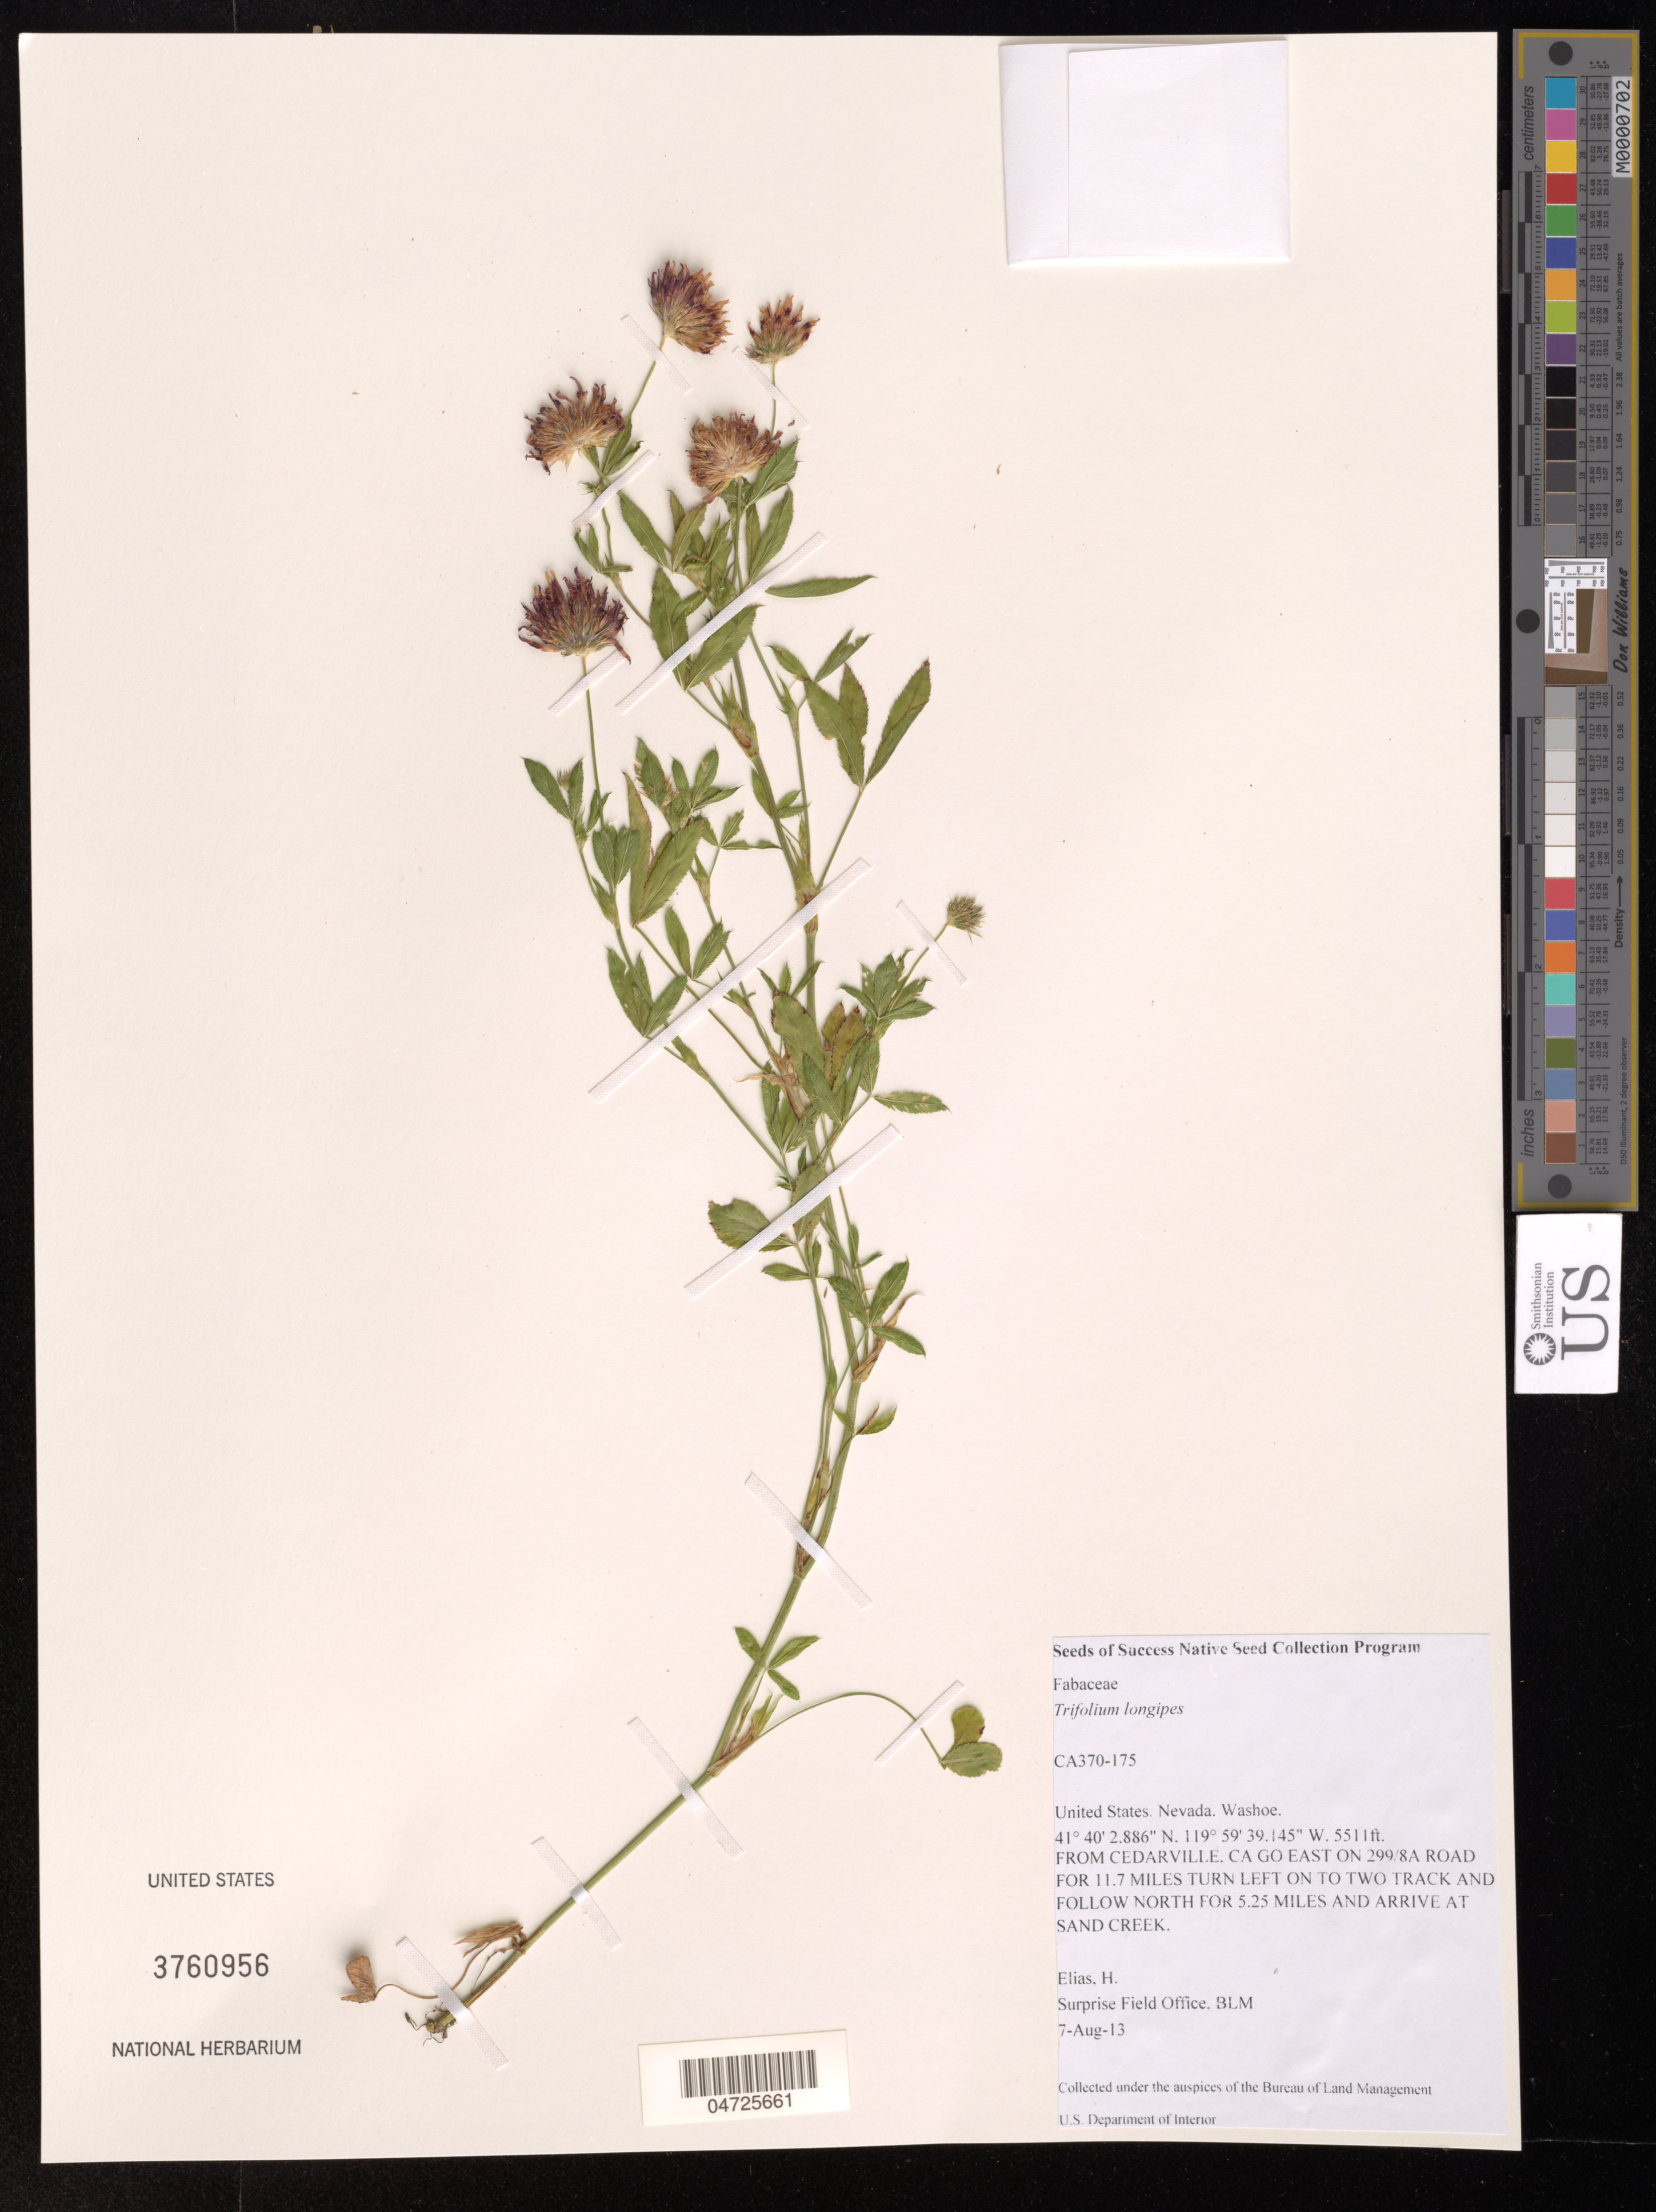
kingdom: Plantae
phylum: Tracheophyta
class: Magnoliopsida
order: Fabales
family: Fabaceae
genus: Trifolium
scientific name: Trifolium longipes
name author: Nutt.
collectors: H. Elias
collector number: CA370-175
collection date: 2013-08-07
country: United States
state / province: Nevada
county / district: Washoe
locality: Washoe. From Cedarville. CA go east on299/8A road for 11.7 miles turn left on to two track and follow north for 5.25 miles and arrive at Sand Creek.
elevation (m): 1680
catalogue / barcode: US 3760956